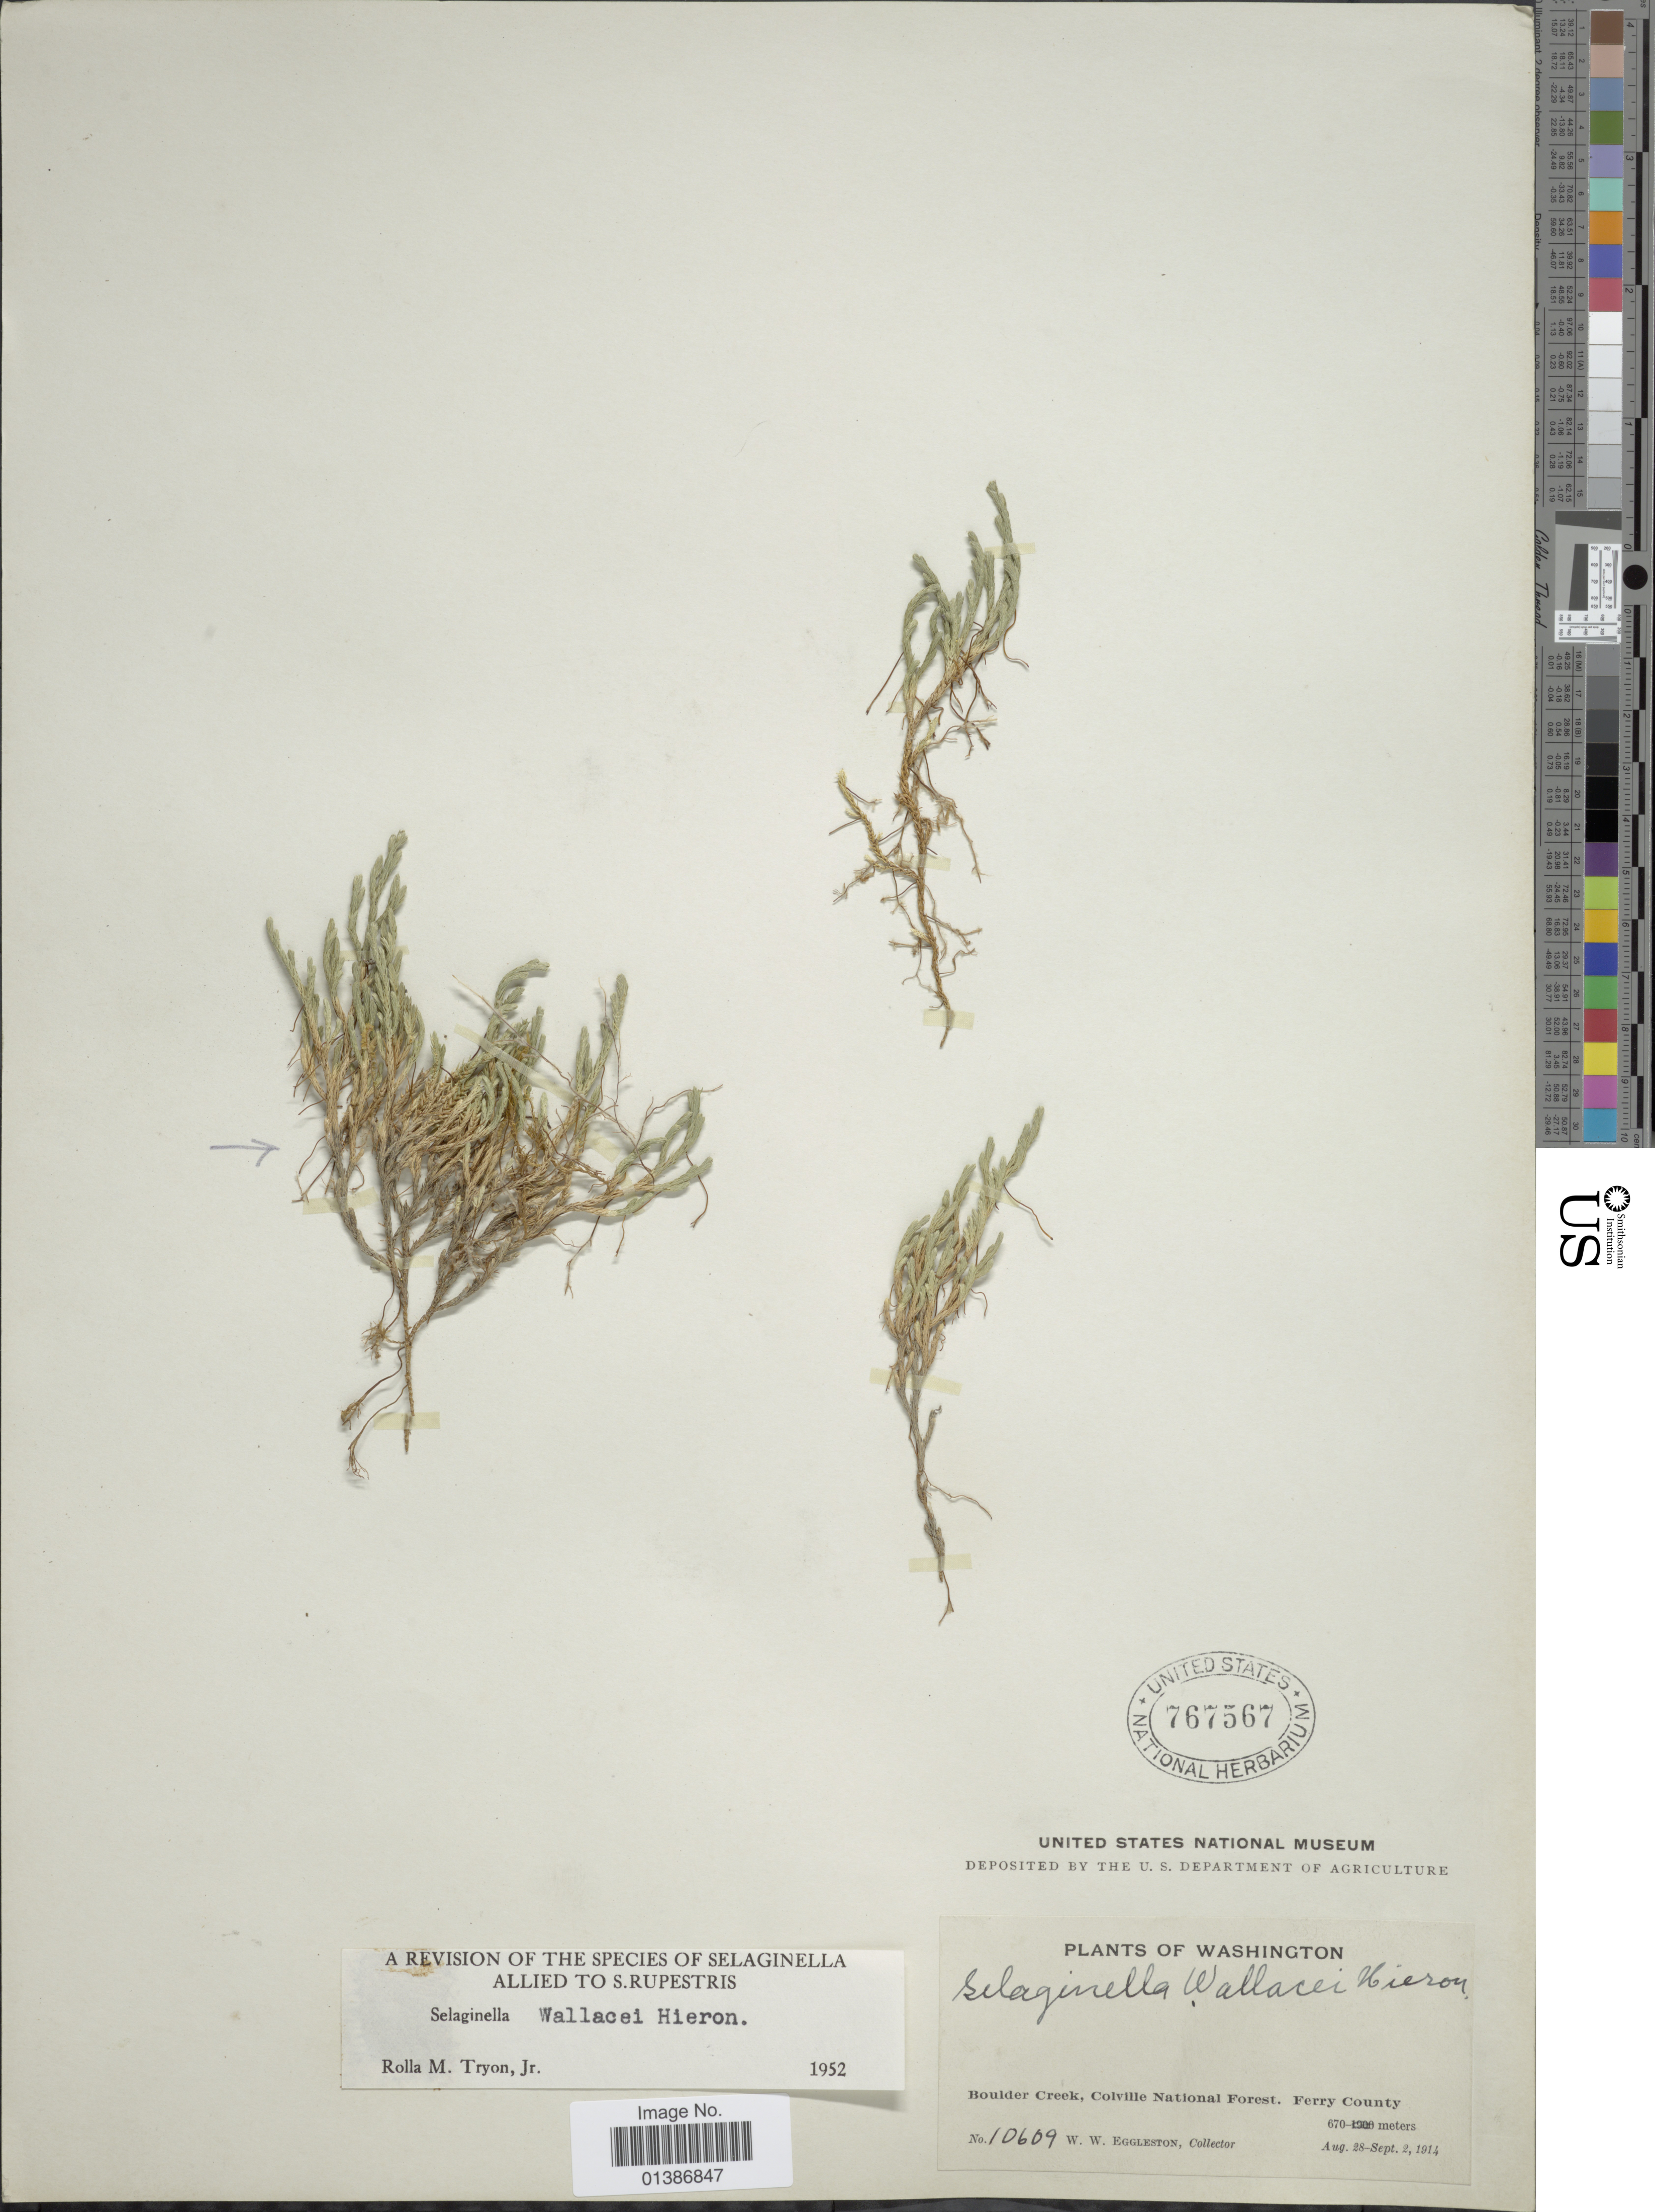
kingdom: Plantae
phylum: Tracheophyta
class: Lycopodiopsida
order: Selaginellales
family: Selaginellaceae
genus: Selaginella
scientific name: Selaginella wallacei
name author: Hieron.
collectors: W. W. Eggleston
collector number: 10609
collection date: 1914-08-28/1914-09-02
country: United States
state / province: Washington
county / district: Ferry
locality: Boulder Creek, Colville National Forest, Ferry County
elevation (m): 670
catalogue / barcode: US 767567